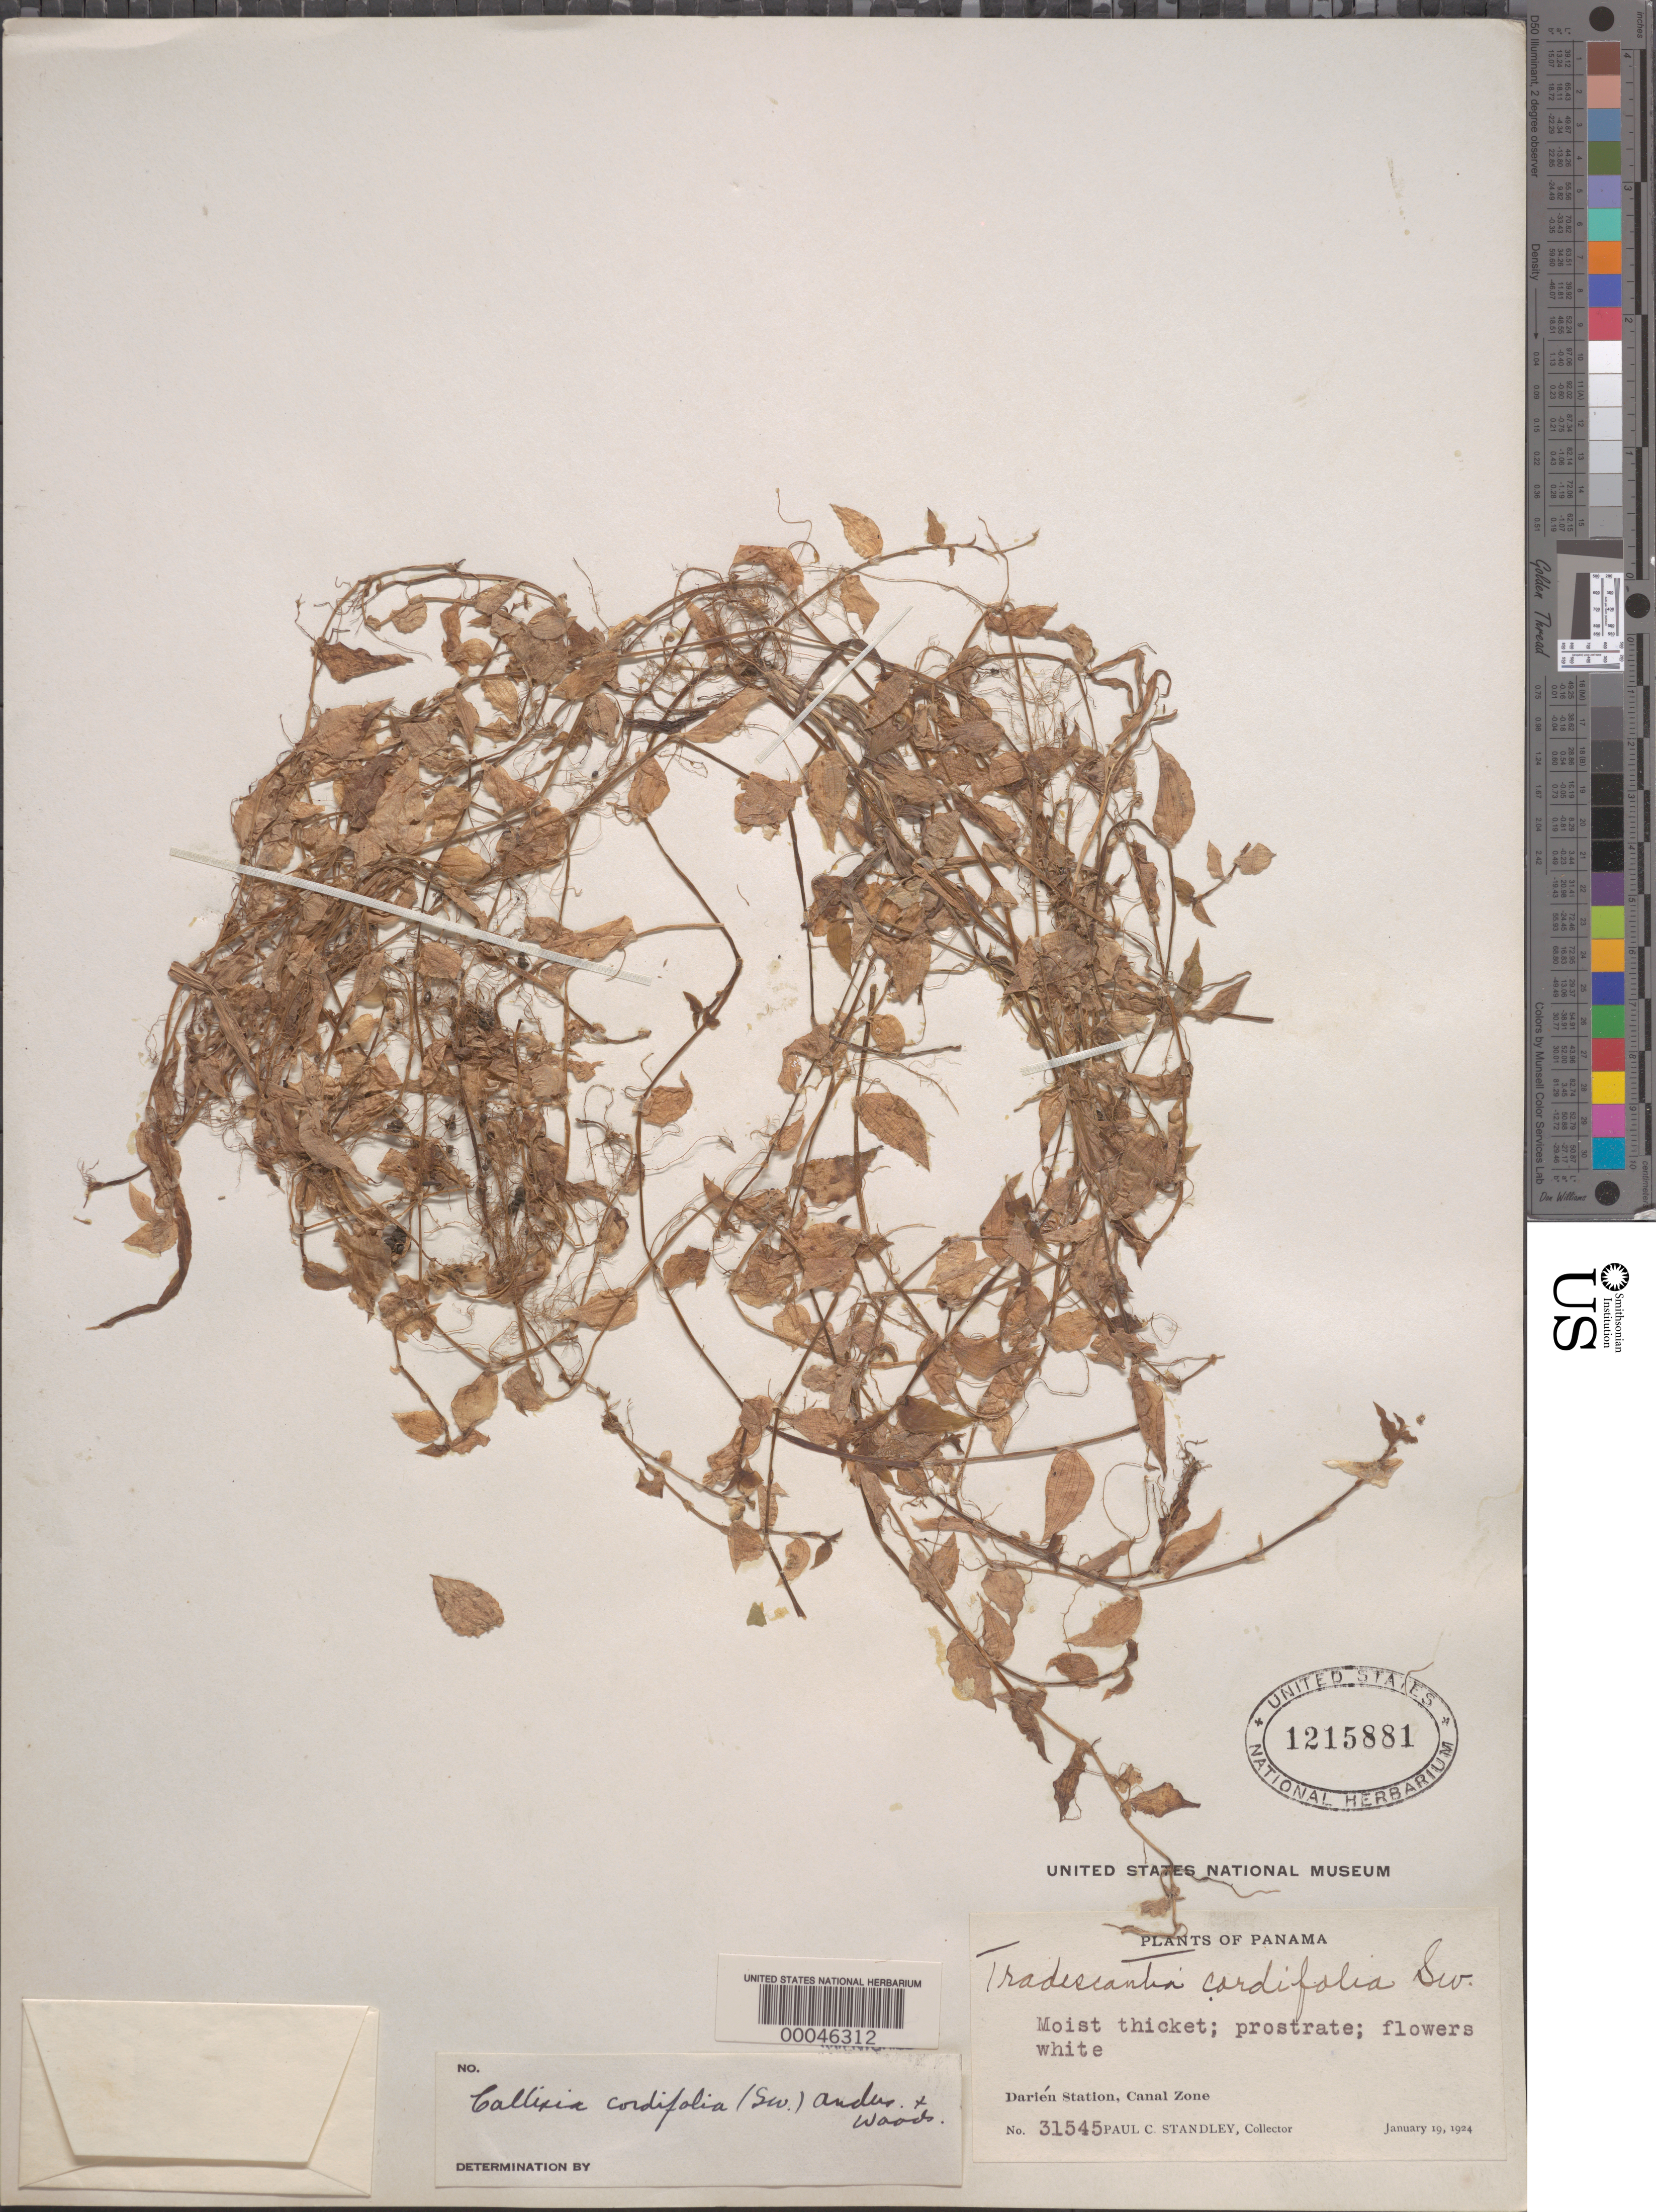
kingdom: Plantae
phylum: Tracheophyta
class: Liliopsida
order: Commelinales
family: Commelinaceae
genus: Callisia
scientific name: Callisia cordifolia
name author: (Sw.) E.S. Anderson & Woodson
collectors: P. C. Standley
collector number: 31545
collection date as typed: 19 Jan 1924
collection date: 1924-01-19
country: Panama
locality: Darien Station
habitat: Moist thicket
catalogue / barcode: US 1215881